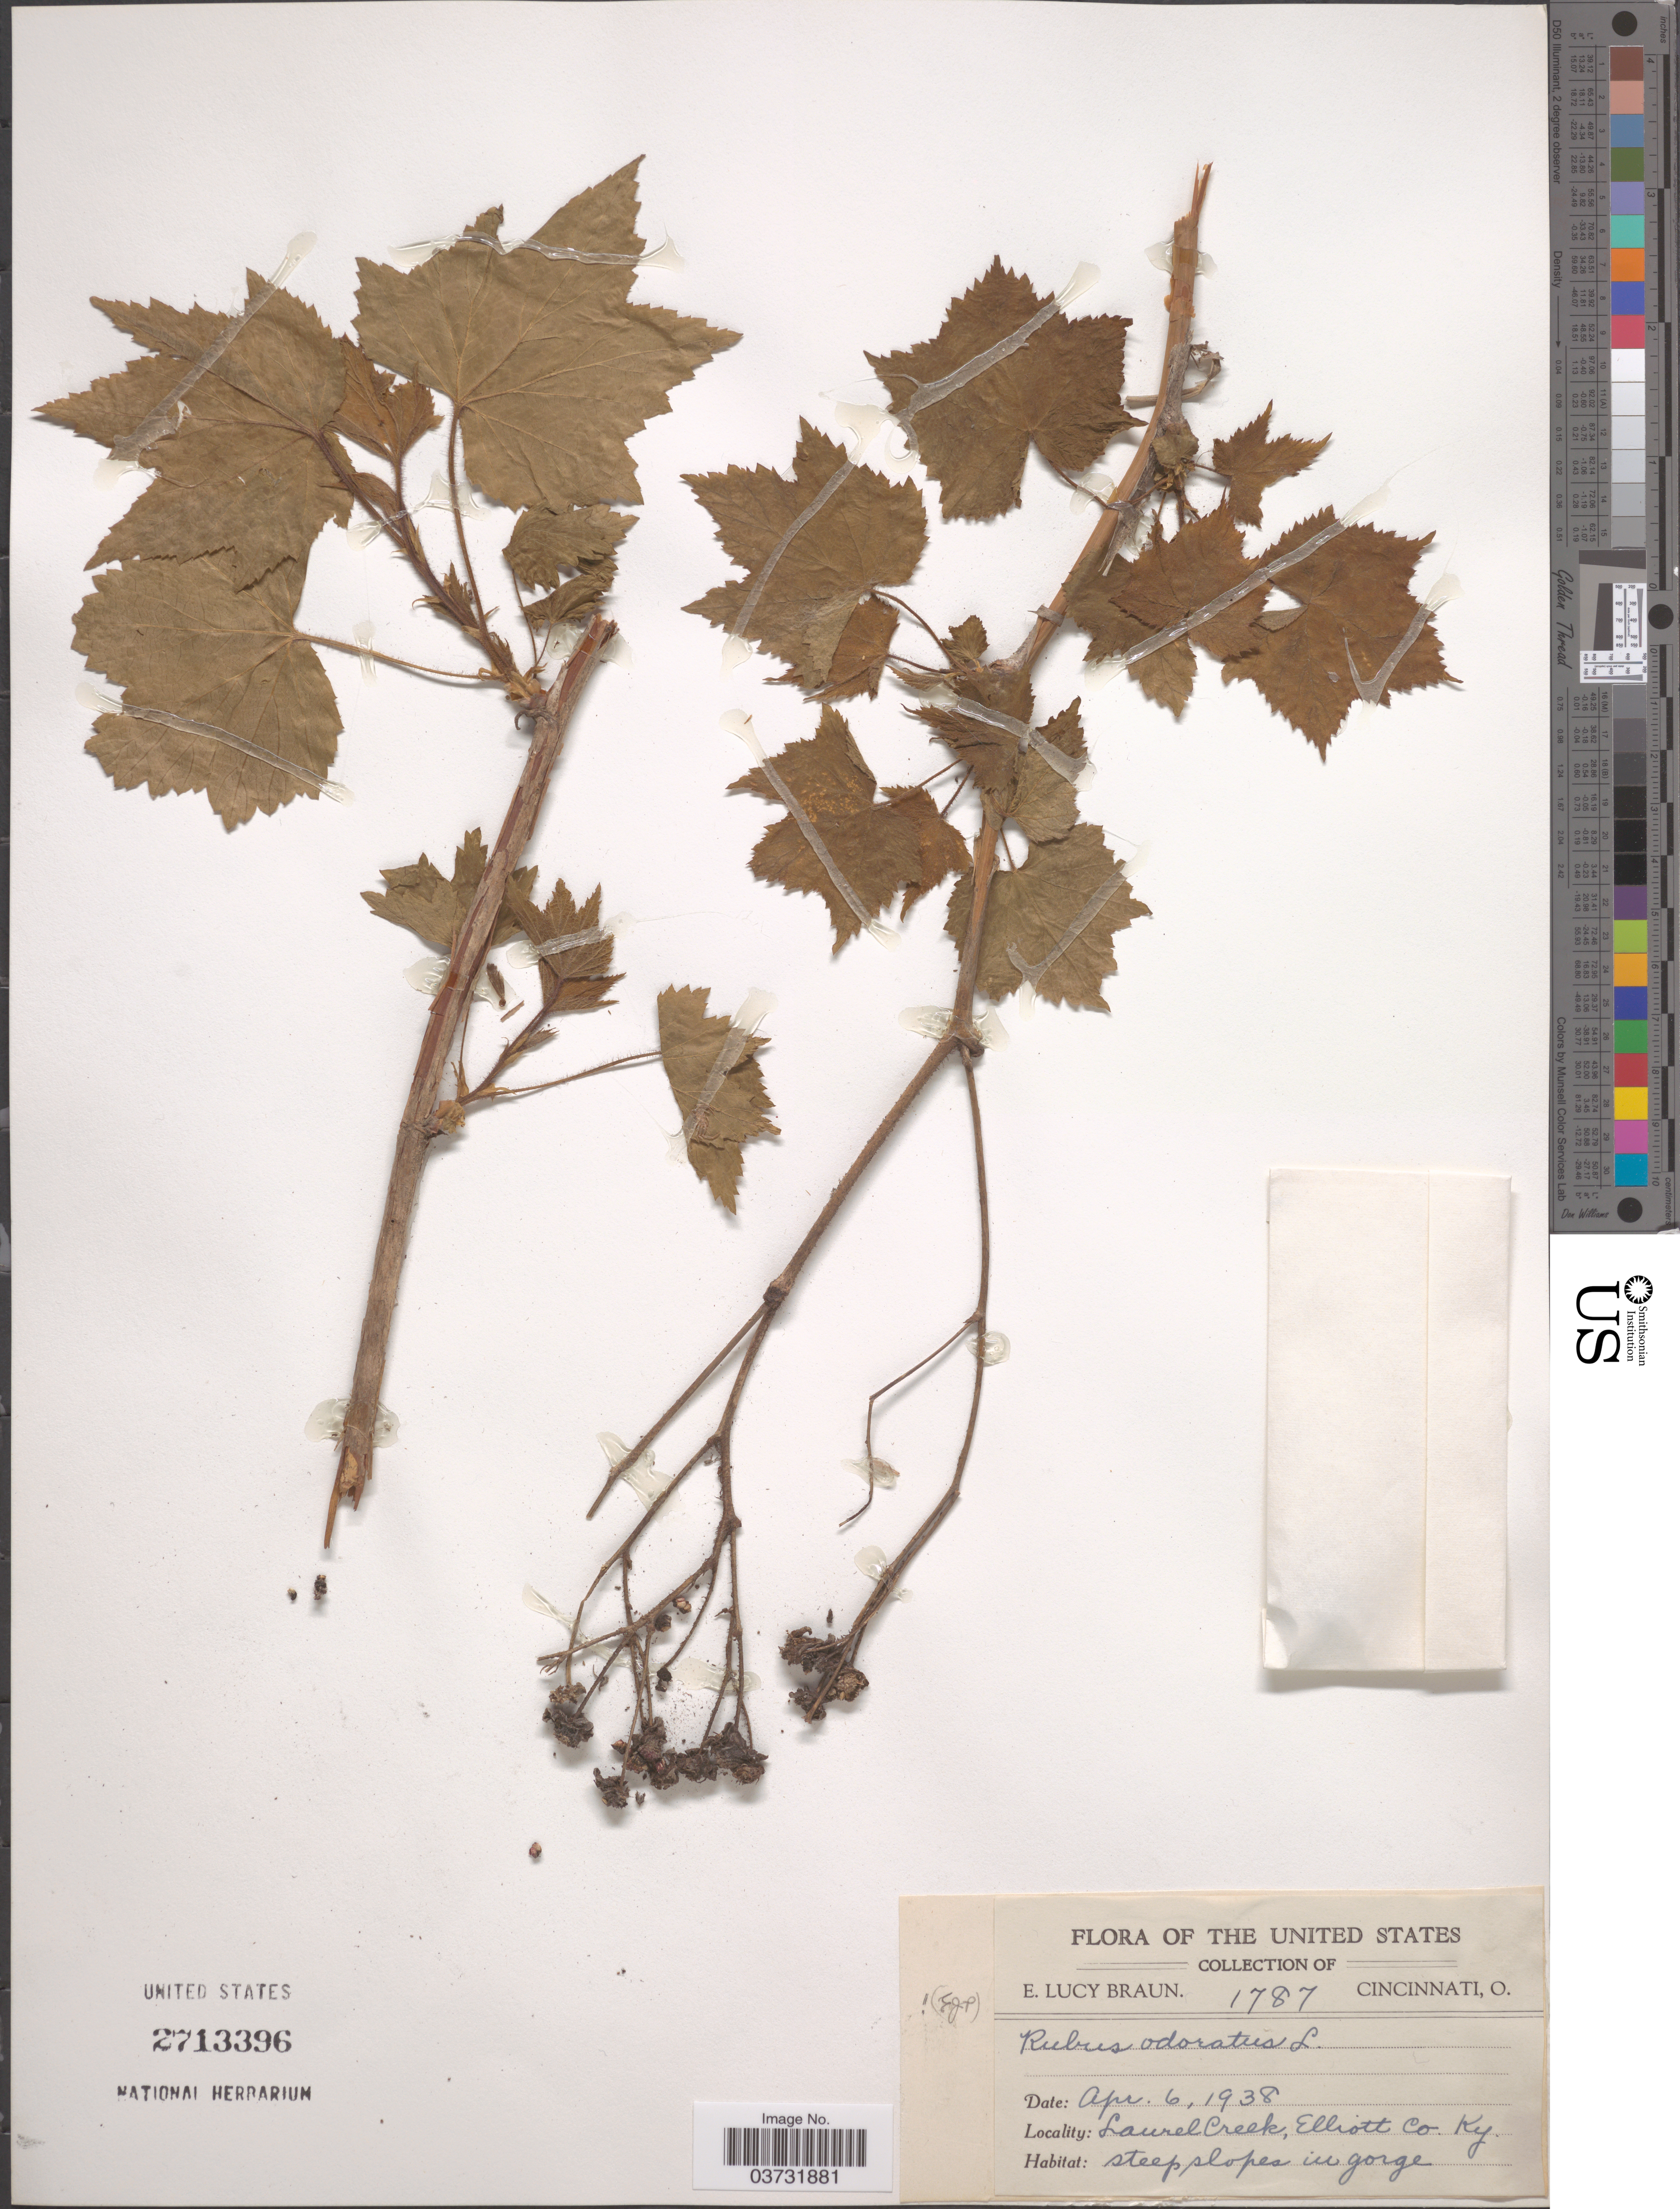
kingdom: Plantae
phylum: Tracheophyta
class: Magnoliopsida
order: Rosales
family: Rosaceae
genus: Rubus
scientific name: Rubus odoratus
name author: L.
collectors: E. L. Braun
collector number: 1787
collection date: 1938-04-06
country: United States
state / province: Kentucky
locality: Laurel Creek, Elliott Co.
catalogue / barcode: US 2713396